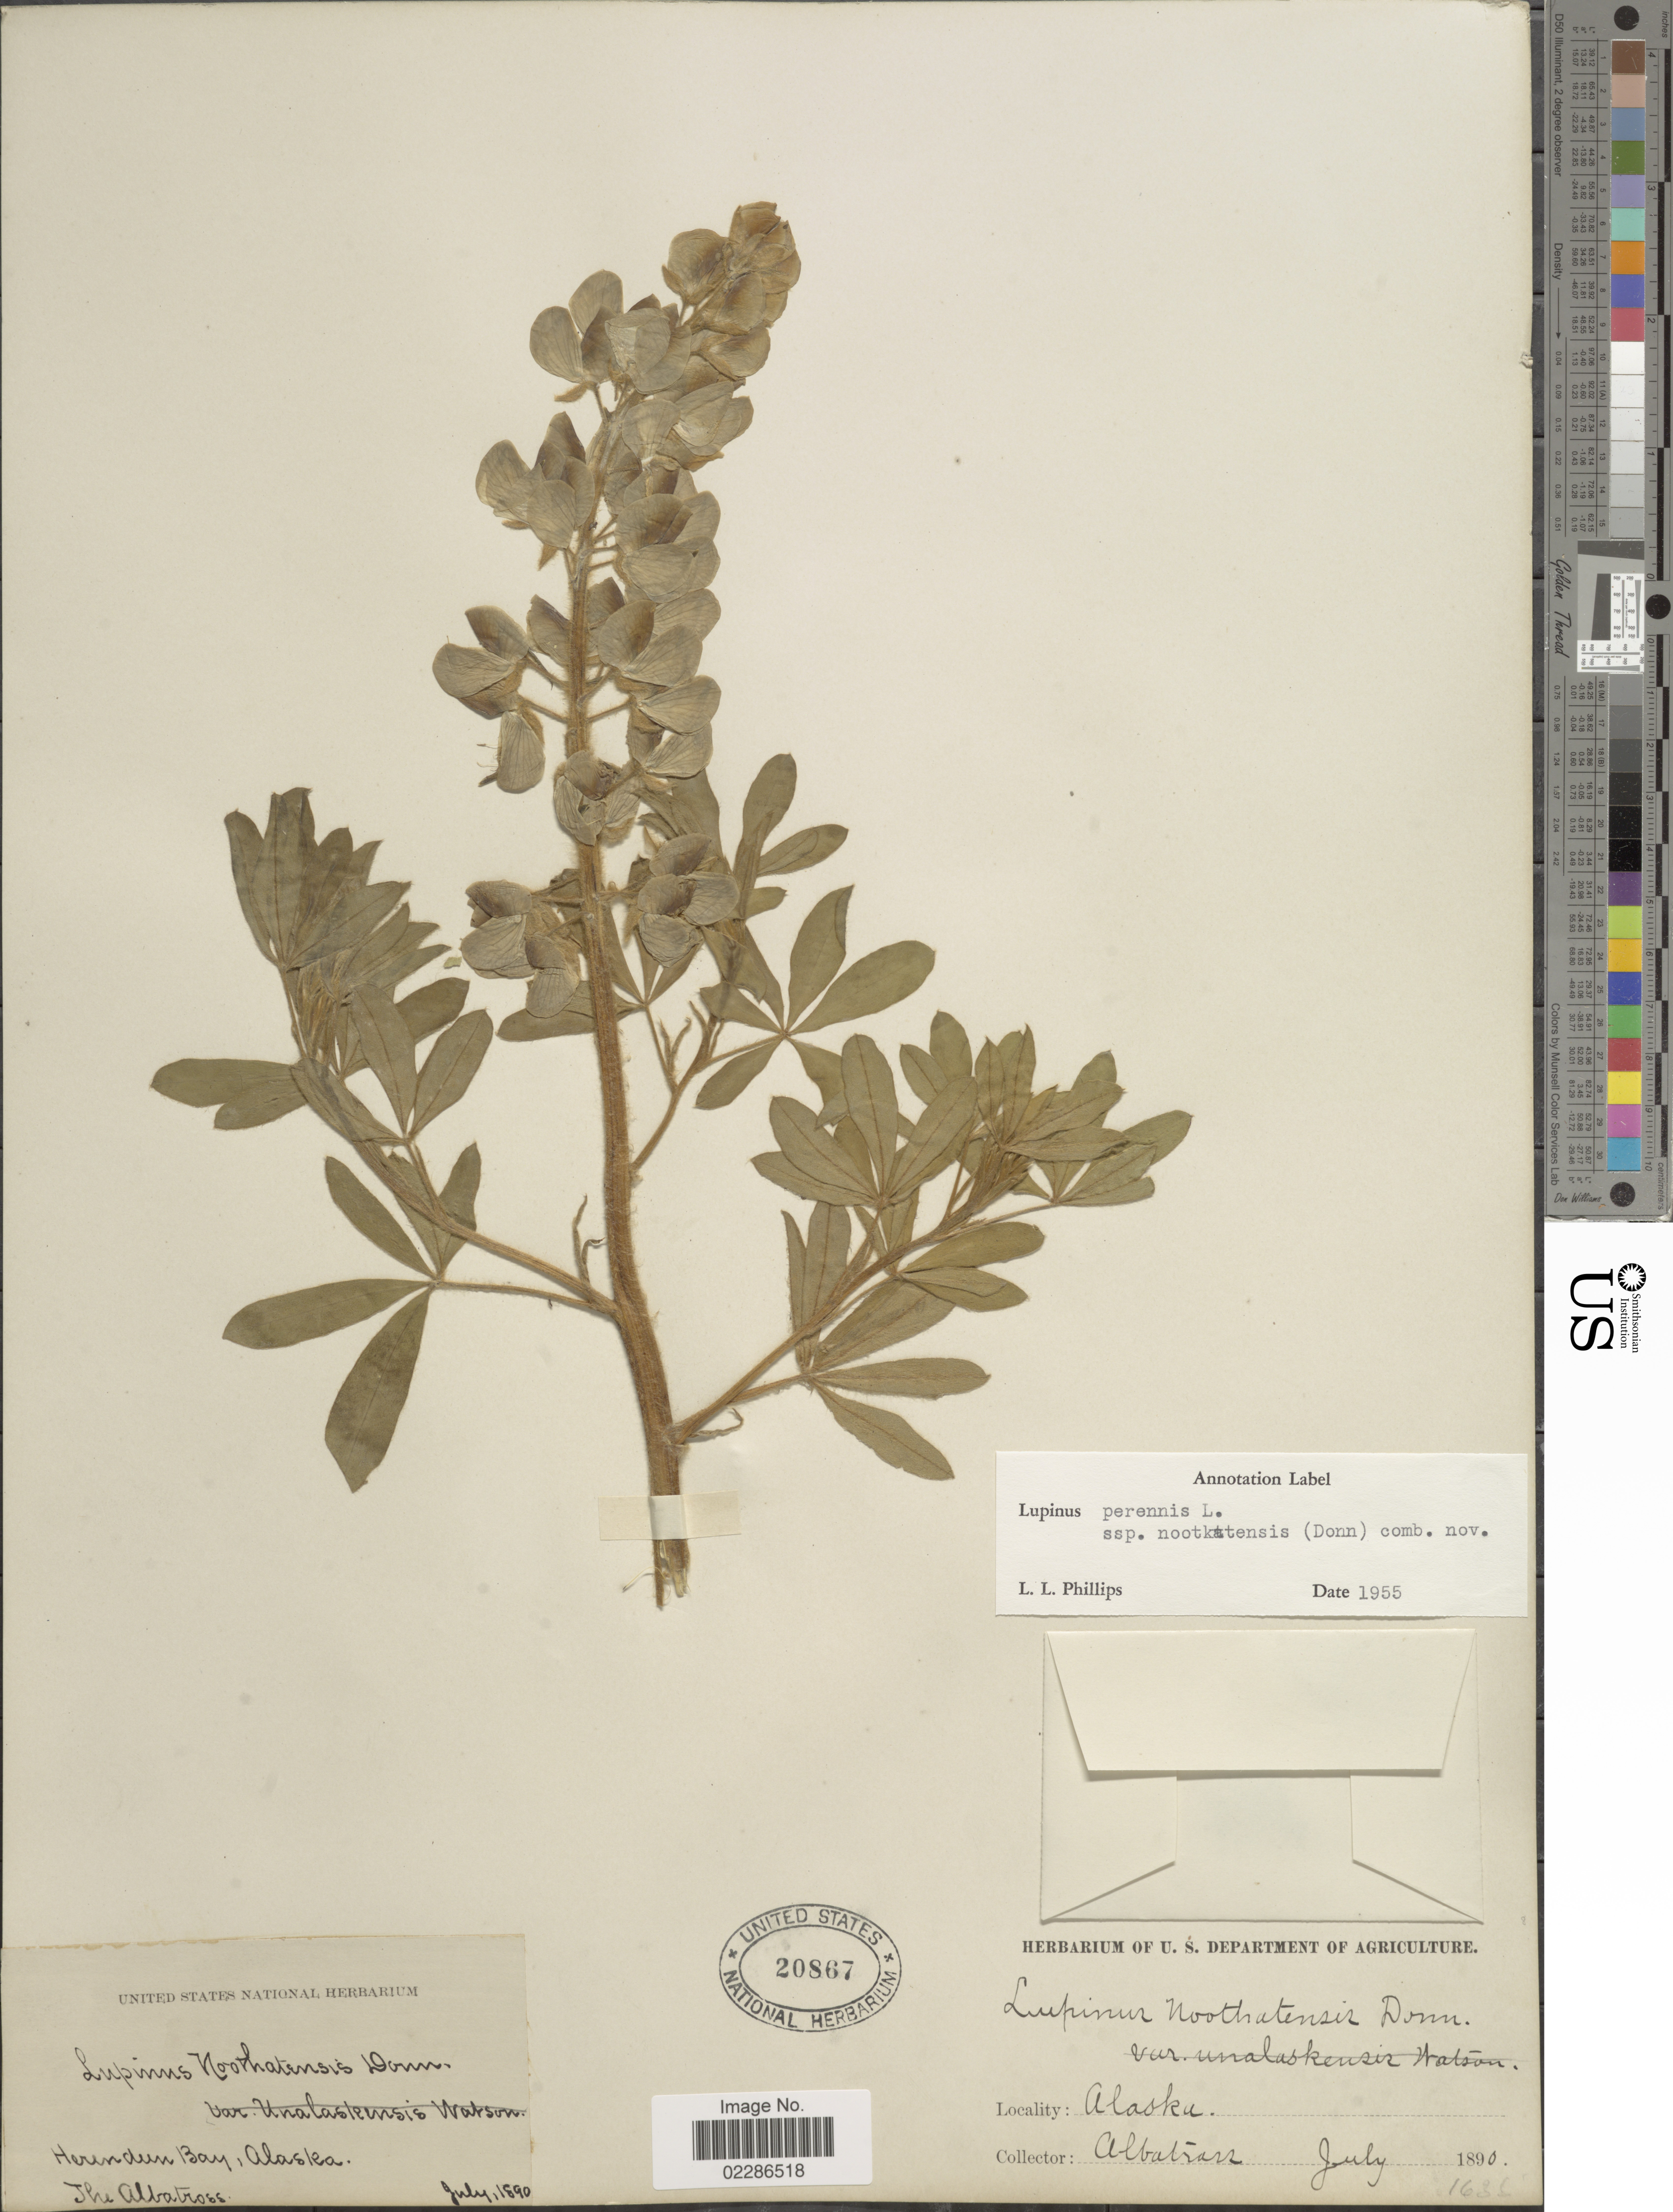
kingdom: Plantae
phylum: Tracheophyta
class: Magnoliopsida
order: Fabales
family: Fabaceae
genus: Lupinus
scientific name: Lupinus nootkatensis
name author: Donn ex Sims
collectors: "The Albatross"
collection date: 1890-07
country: United States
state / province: Alaska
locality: Herendun Bay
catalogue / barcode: US 20867